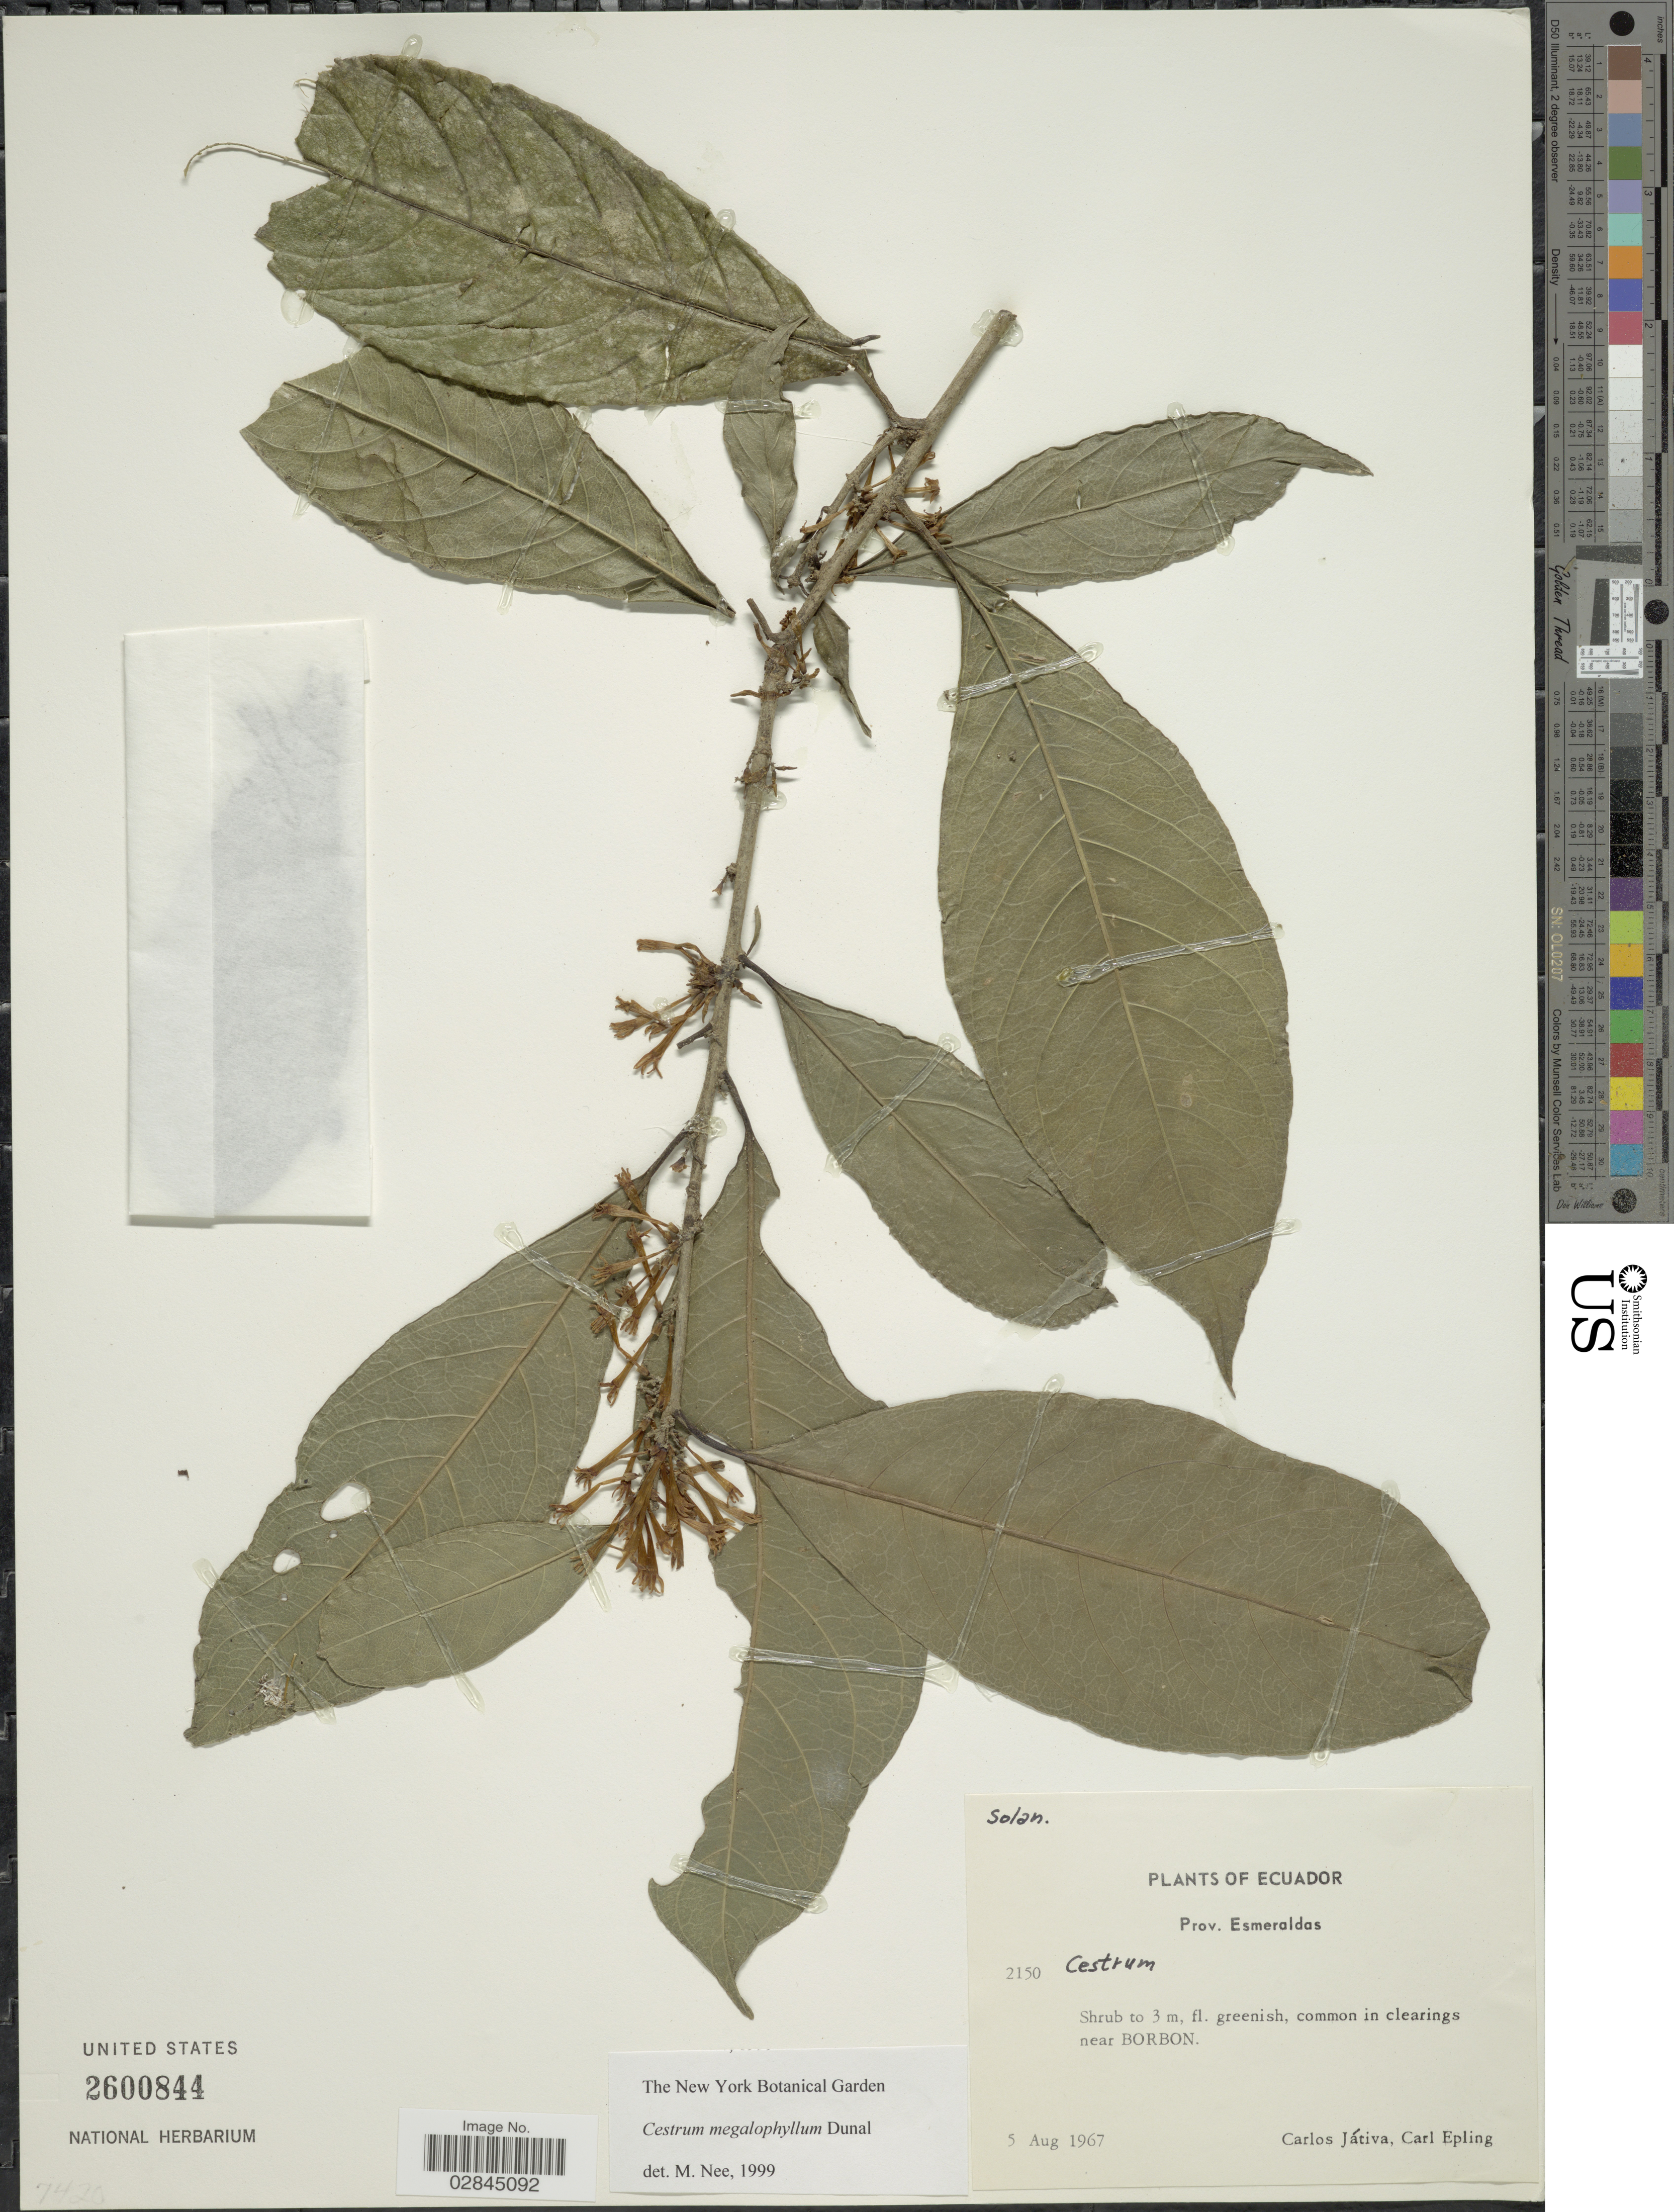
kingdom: Plantae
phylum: Tracheophyta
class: Magnoliopsida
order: Solanales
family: Solanaceae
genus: Cestrum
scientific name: Cestrum schlechtendahlii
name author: G. Don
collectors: C. D. Játiva & C. C. Epling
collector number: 2150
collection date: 1967-08-05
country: Ecuador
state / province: Esmeraldas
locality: Common in clearings near Borbon.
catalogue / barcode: US 2600844